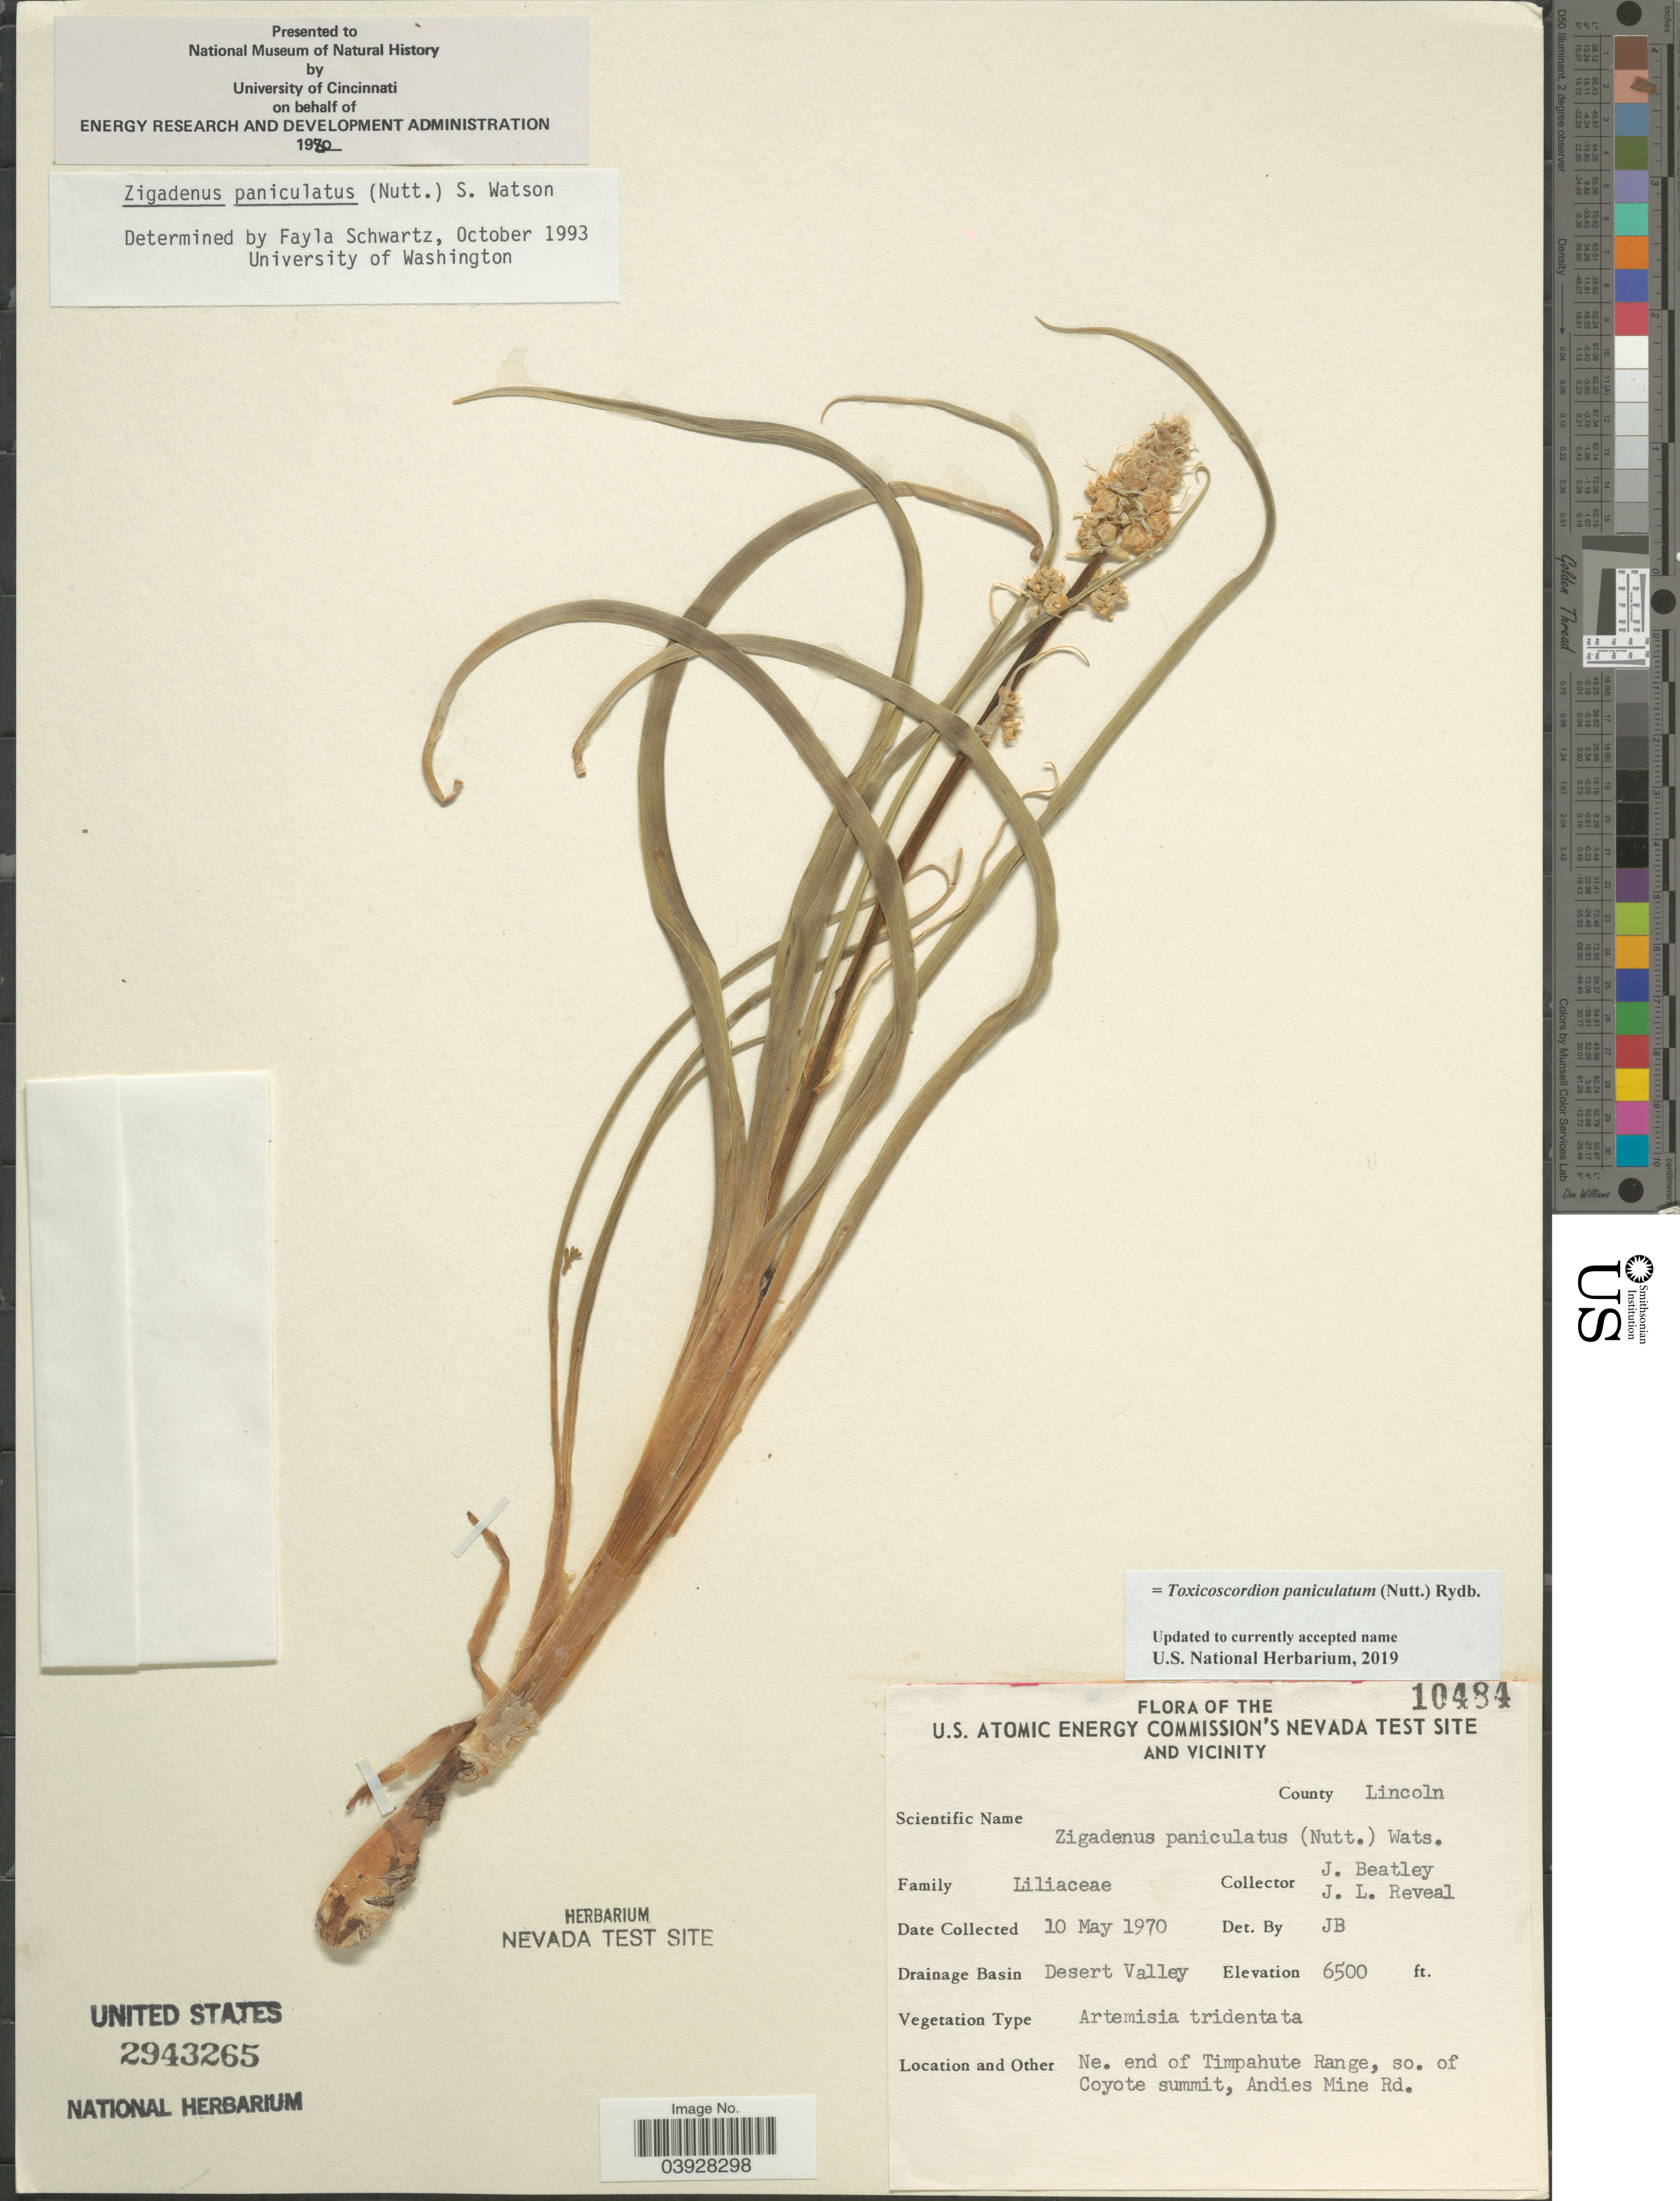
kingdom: Plantae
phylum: Tracheophyta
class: Liliopsida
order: Liliales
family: Melanthiaceae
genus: Toxicoscordion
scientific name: Toxicoscordion paniculatum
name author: (Nutt.) Rydb.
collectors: J. C. Beatley & J. L. Reveal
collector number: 10484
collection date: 1970-05-10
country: United States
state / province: Nevada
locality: U.S. Atomic Energy Commission's Nevada Test Site and Vicinity. County Lincoln. Drainage Basin Desert Valley. Ne. end of Timpahute Range, so. of Coyote summit, Andies Mine Rd.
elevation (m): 1981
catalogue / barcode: US 2943265